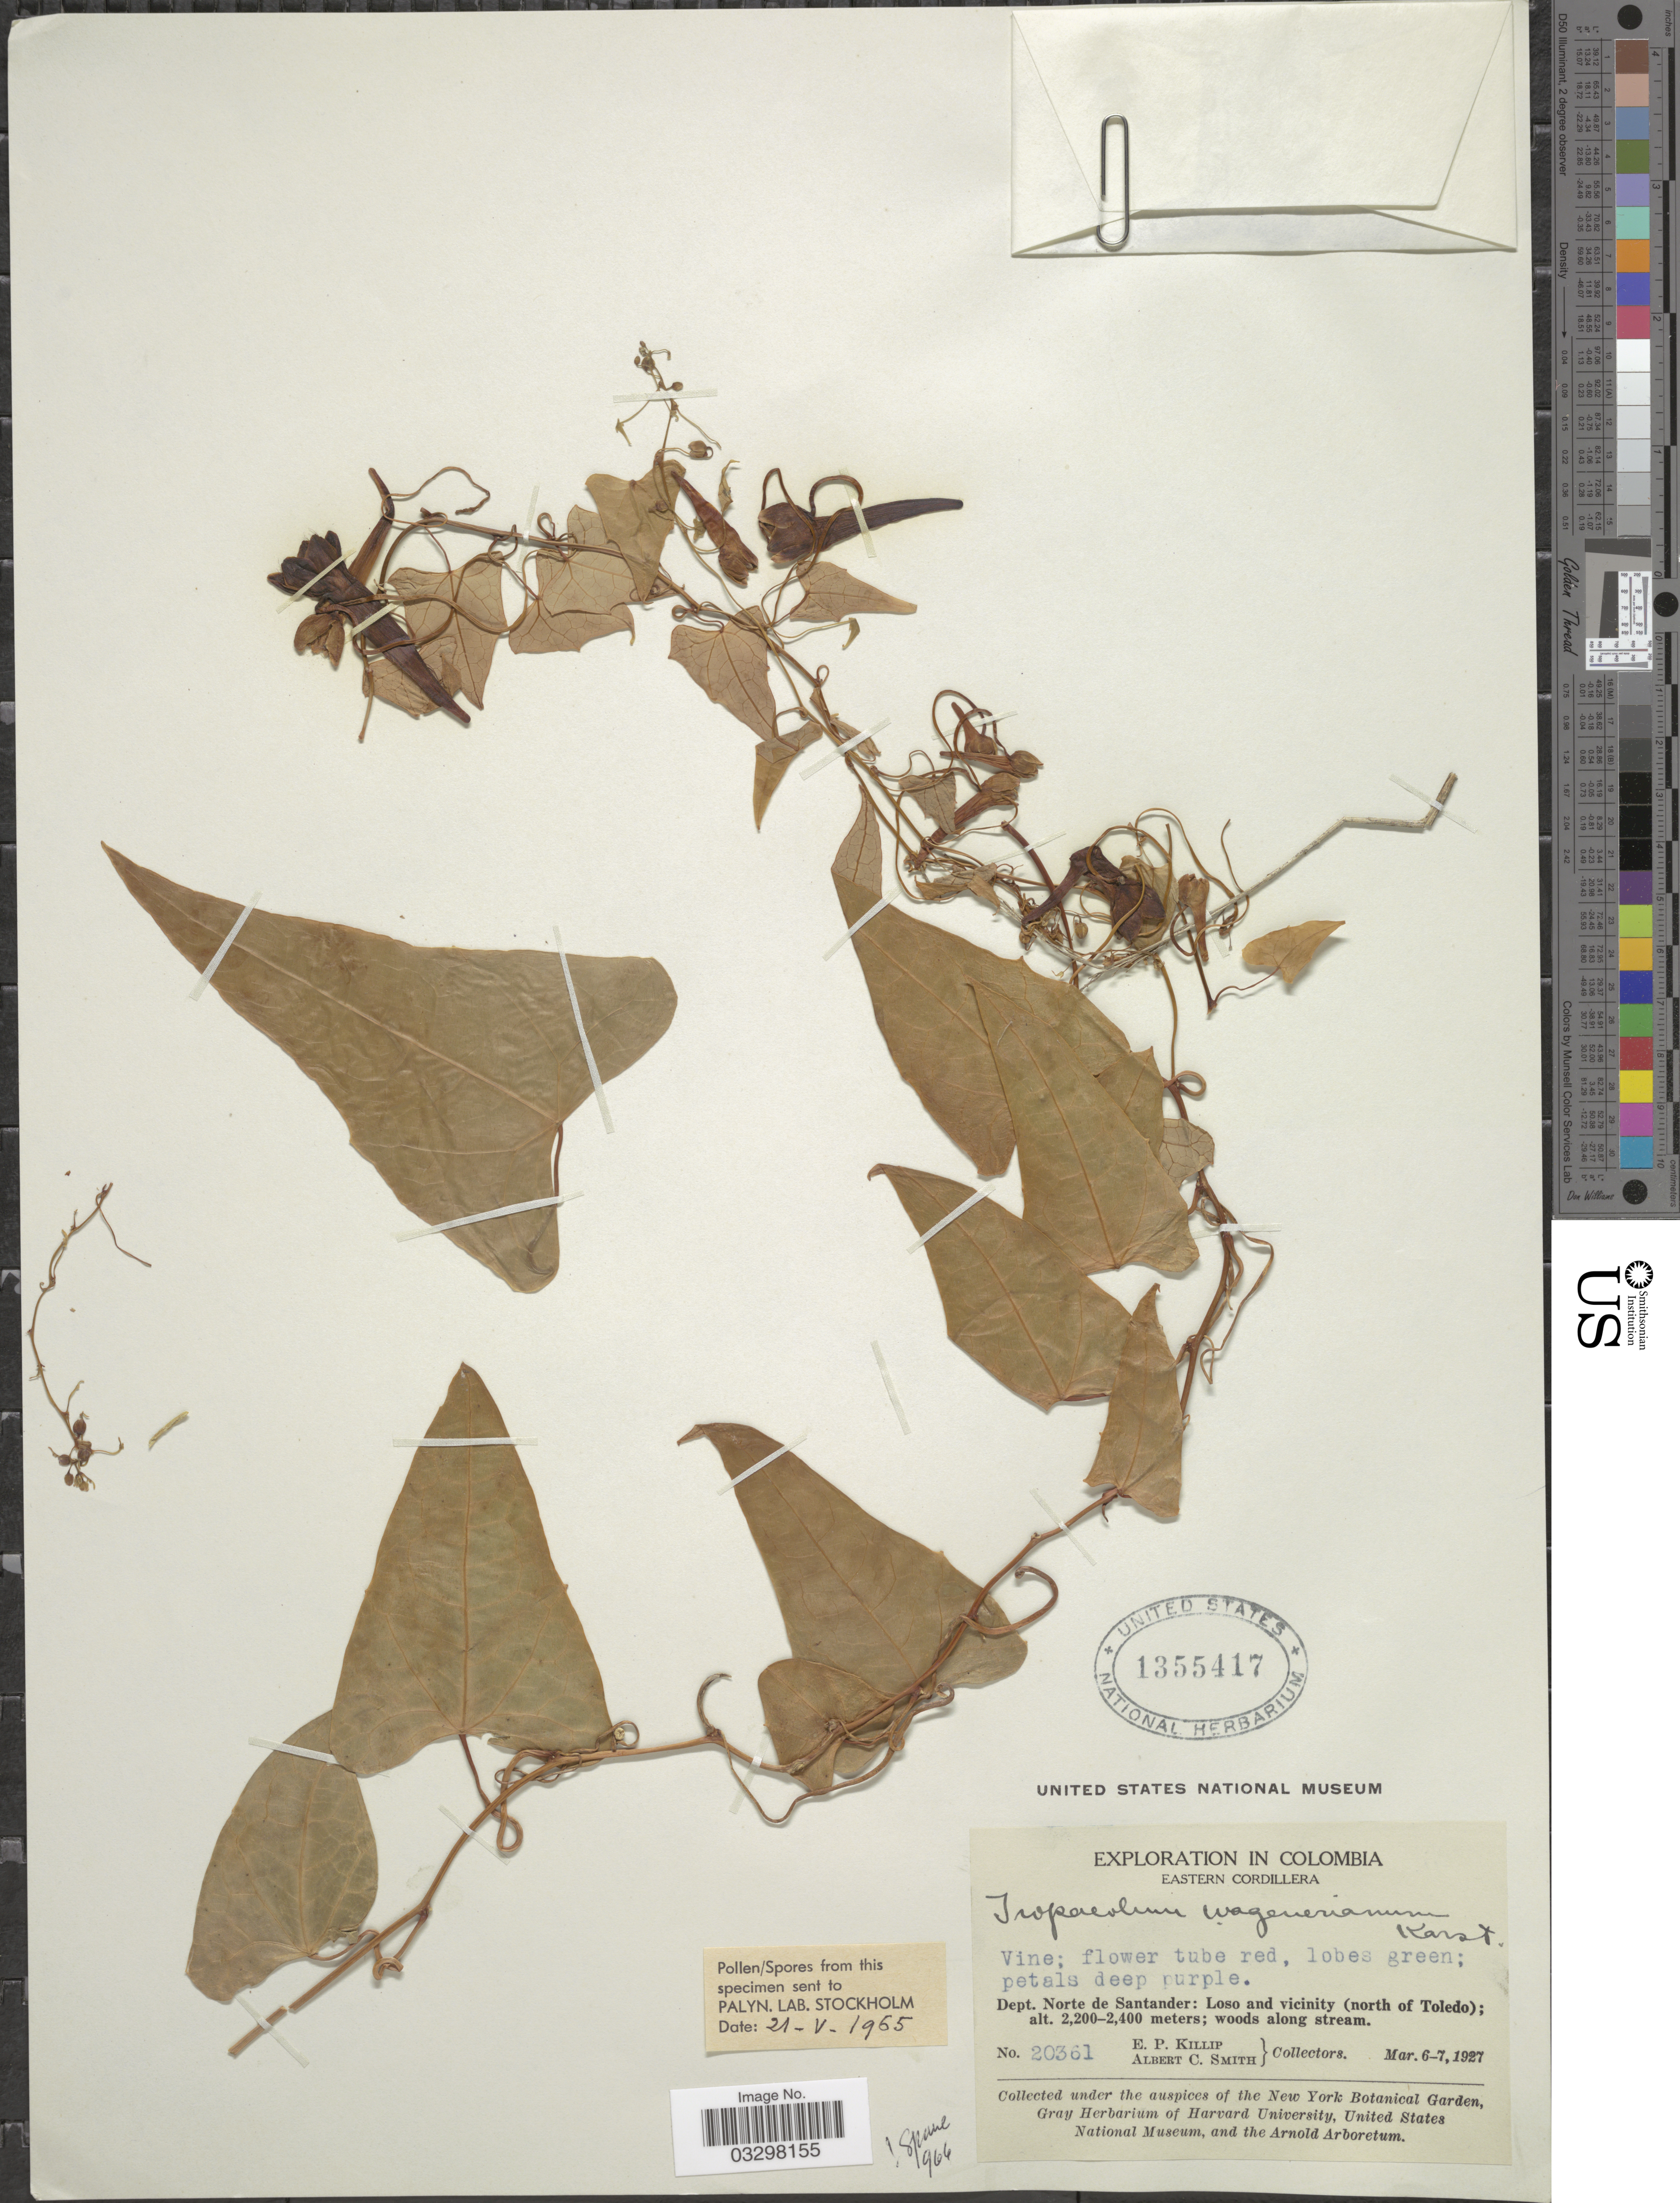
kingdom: Plantae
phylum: Tracheophyta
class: Magnoliopsida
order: Brassicales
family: Tropaeolaceae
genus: Tropaeolum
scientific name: Tropaeolum wagnerianum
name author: H. Karst. ex Klotzsch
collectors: E. P. Killip & A. C. Smith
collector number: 20361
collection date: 1927-03-06/1927-03-07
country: Colombia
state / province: Norte de Santander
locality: Eastern Cordillera, Dept. Norte de Santander: Loso and vicinity (north of Toledo).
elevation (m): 2200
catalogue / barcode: US 1355417